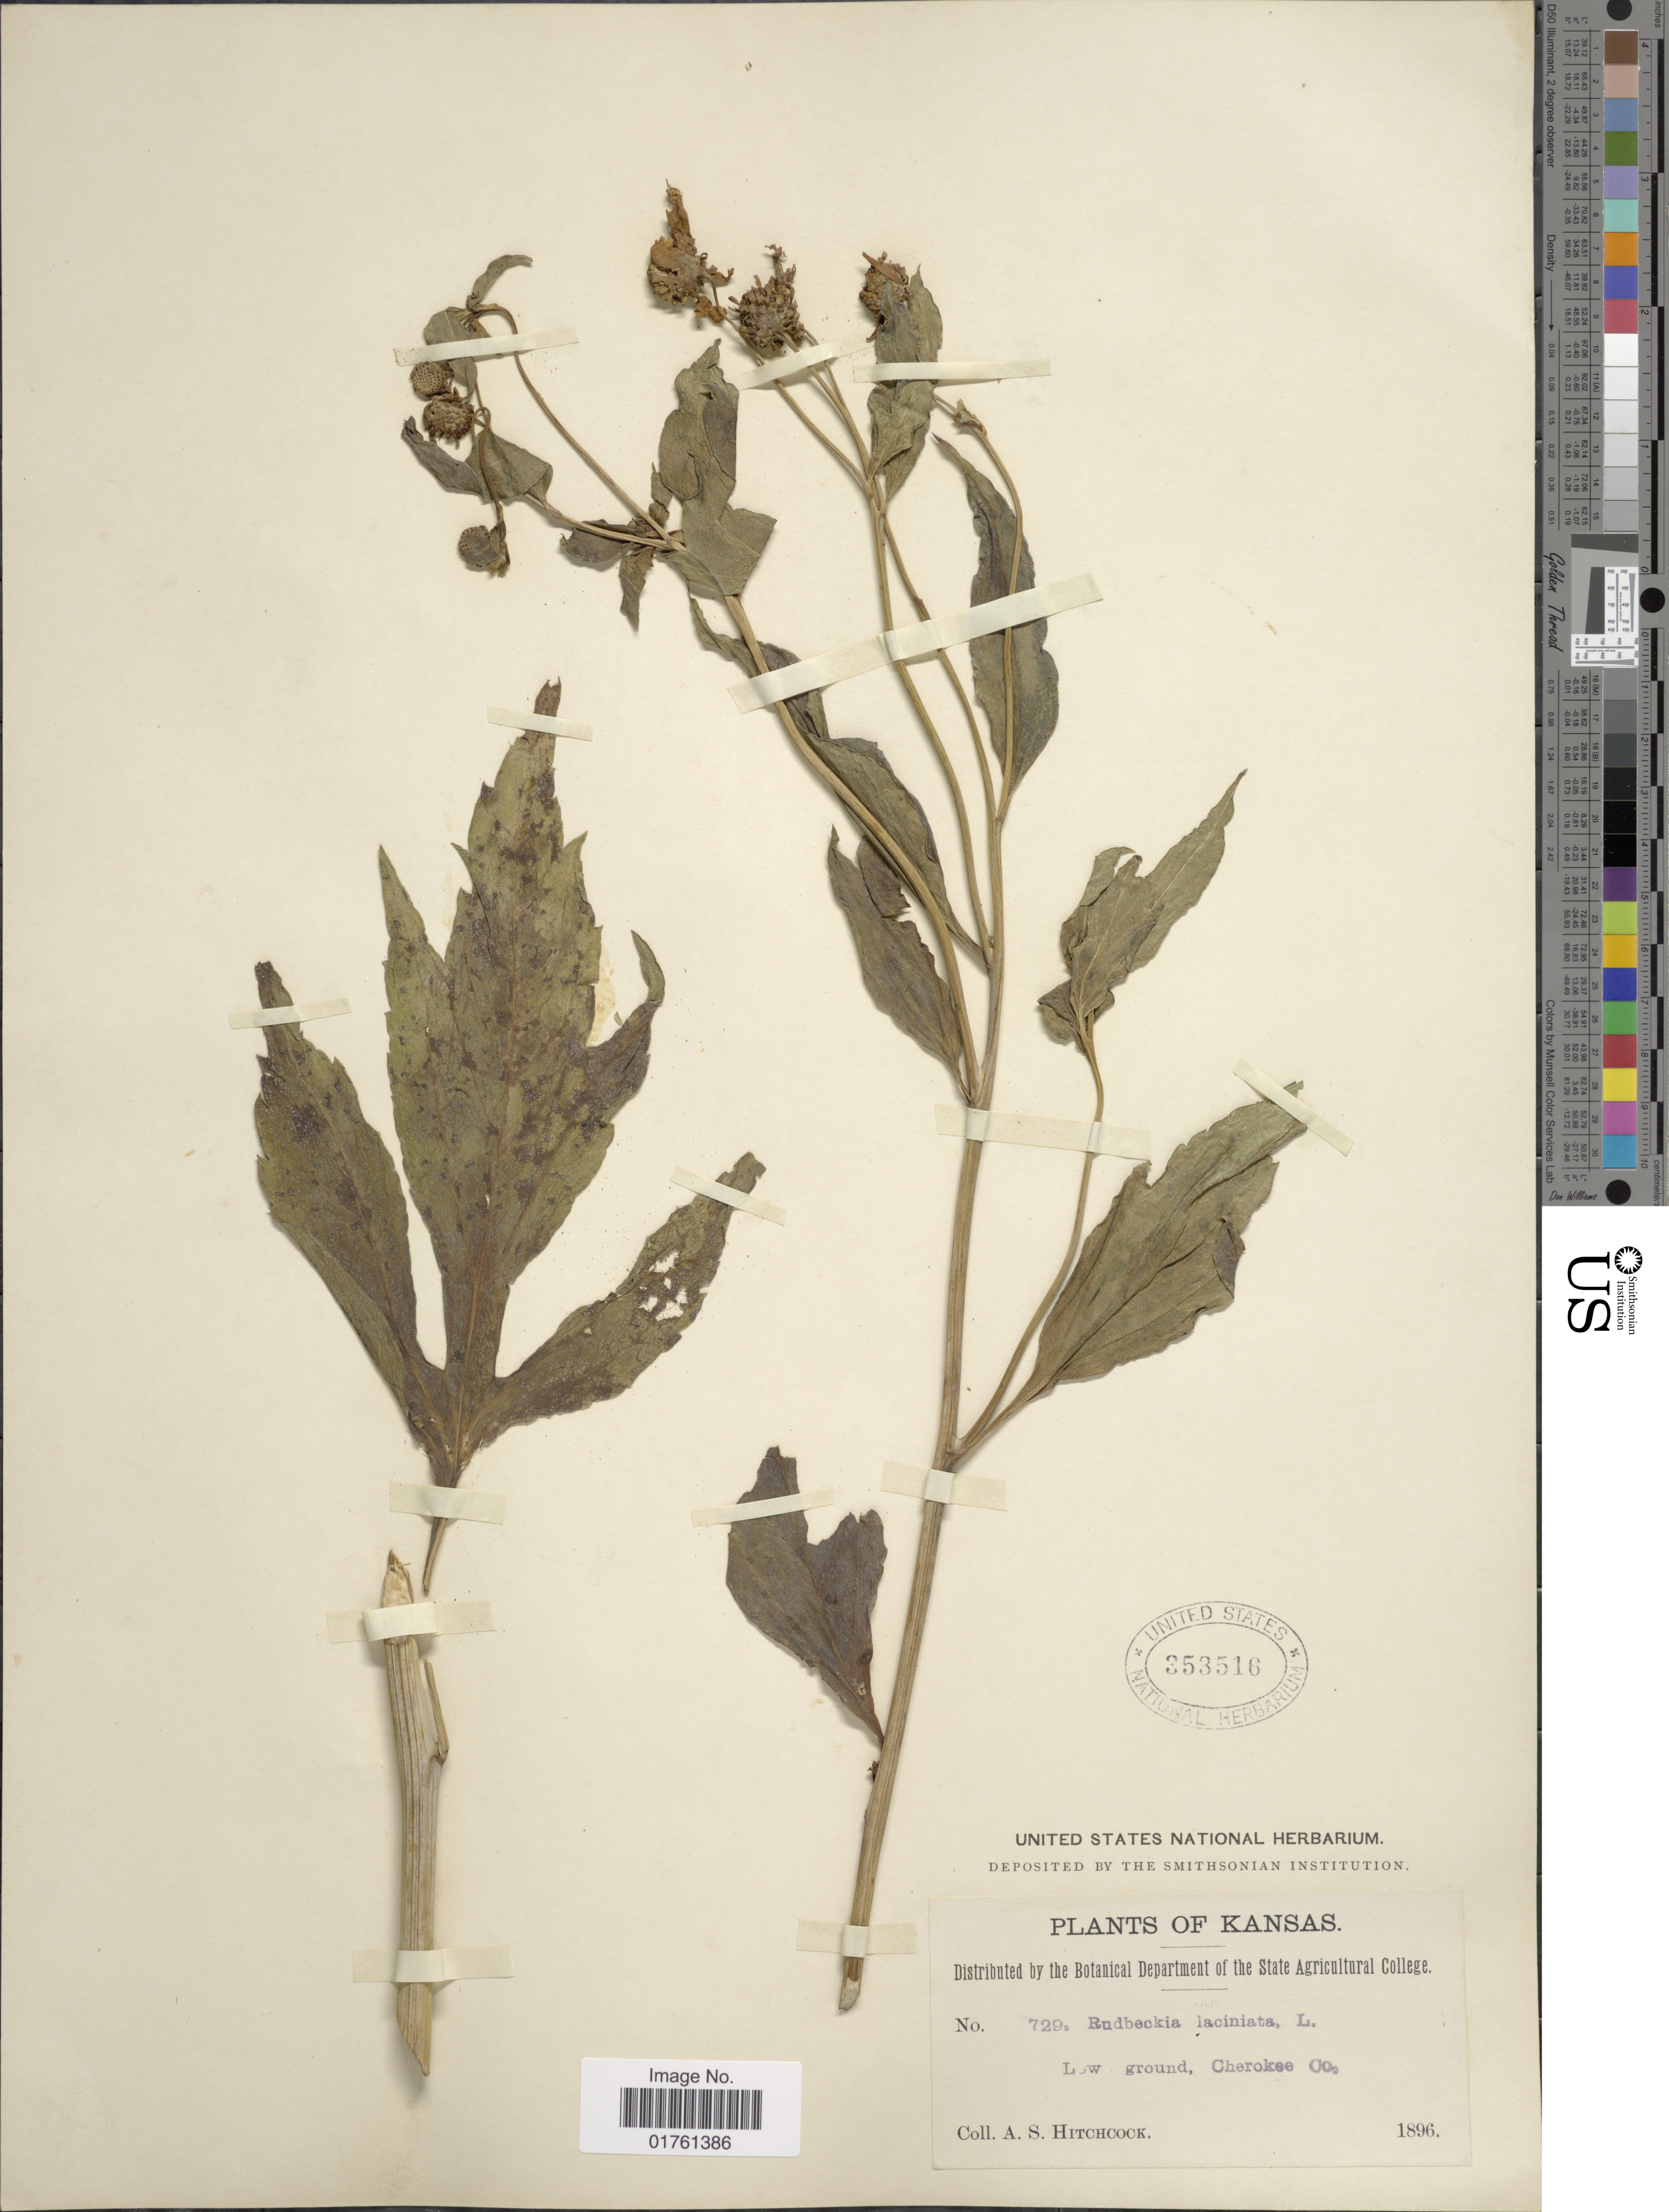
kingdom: Plantae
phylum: Tracheophyta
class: Magnoliopsida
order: Asterales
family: Asteraceae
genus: Rudbeckia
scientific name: Rudbeckia laciniata var. laciniata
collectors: A. S. Hitchcock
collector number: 729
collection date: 1896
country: United States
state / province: Kansas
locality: Low ground, Cherokee Co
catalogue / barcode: US 353516